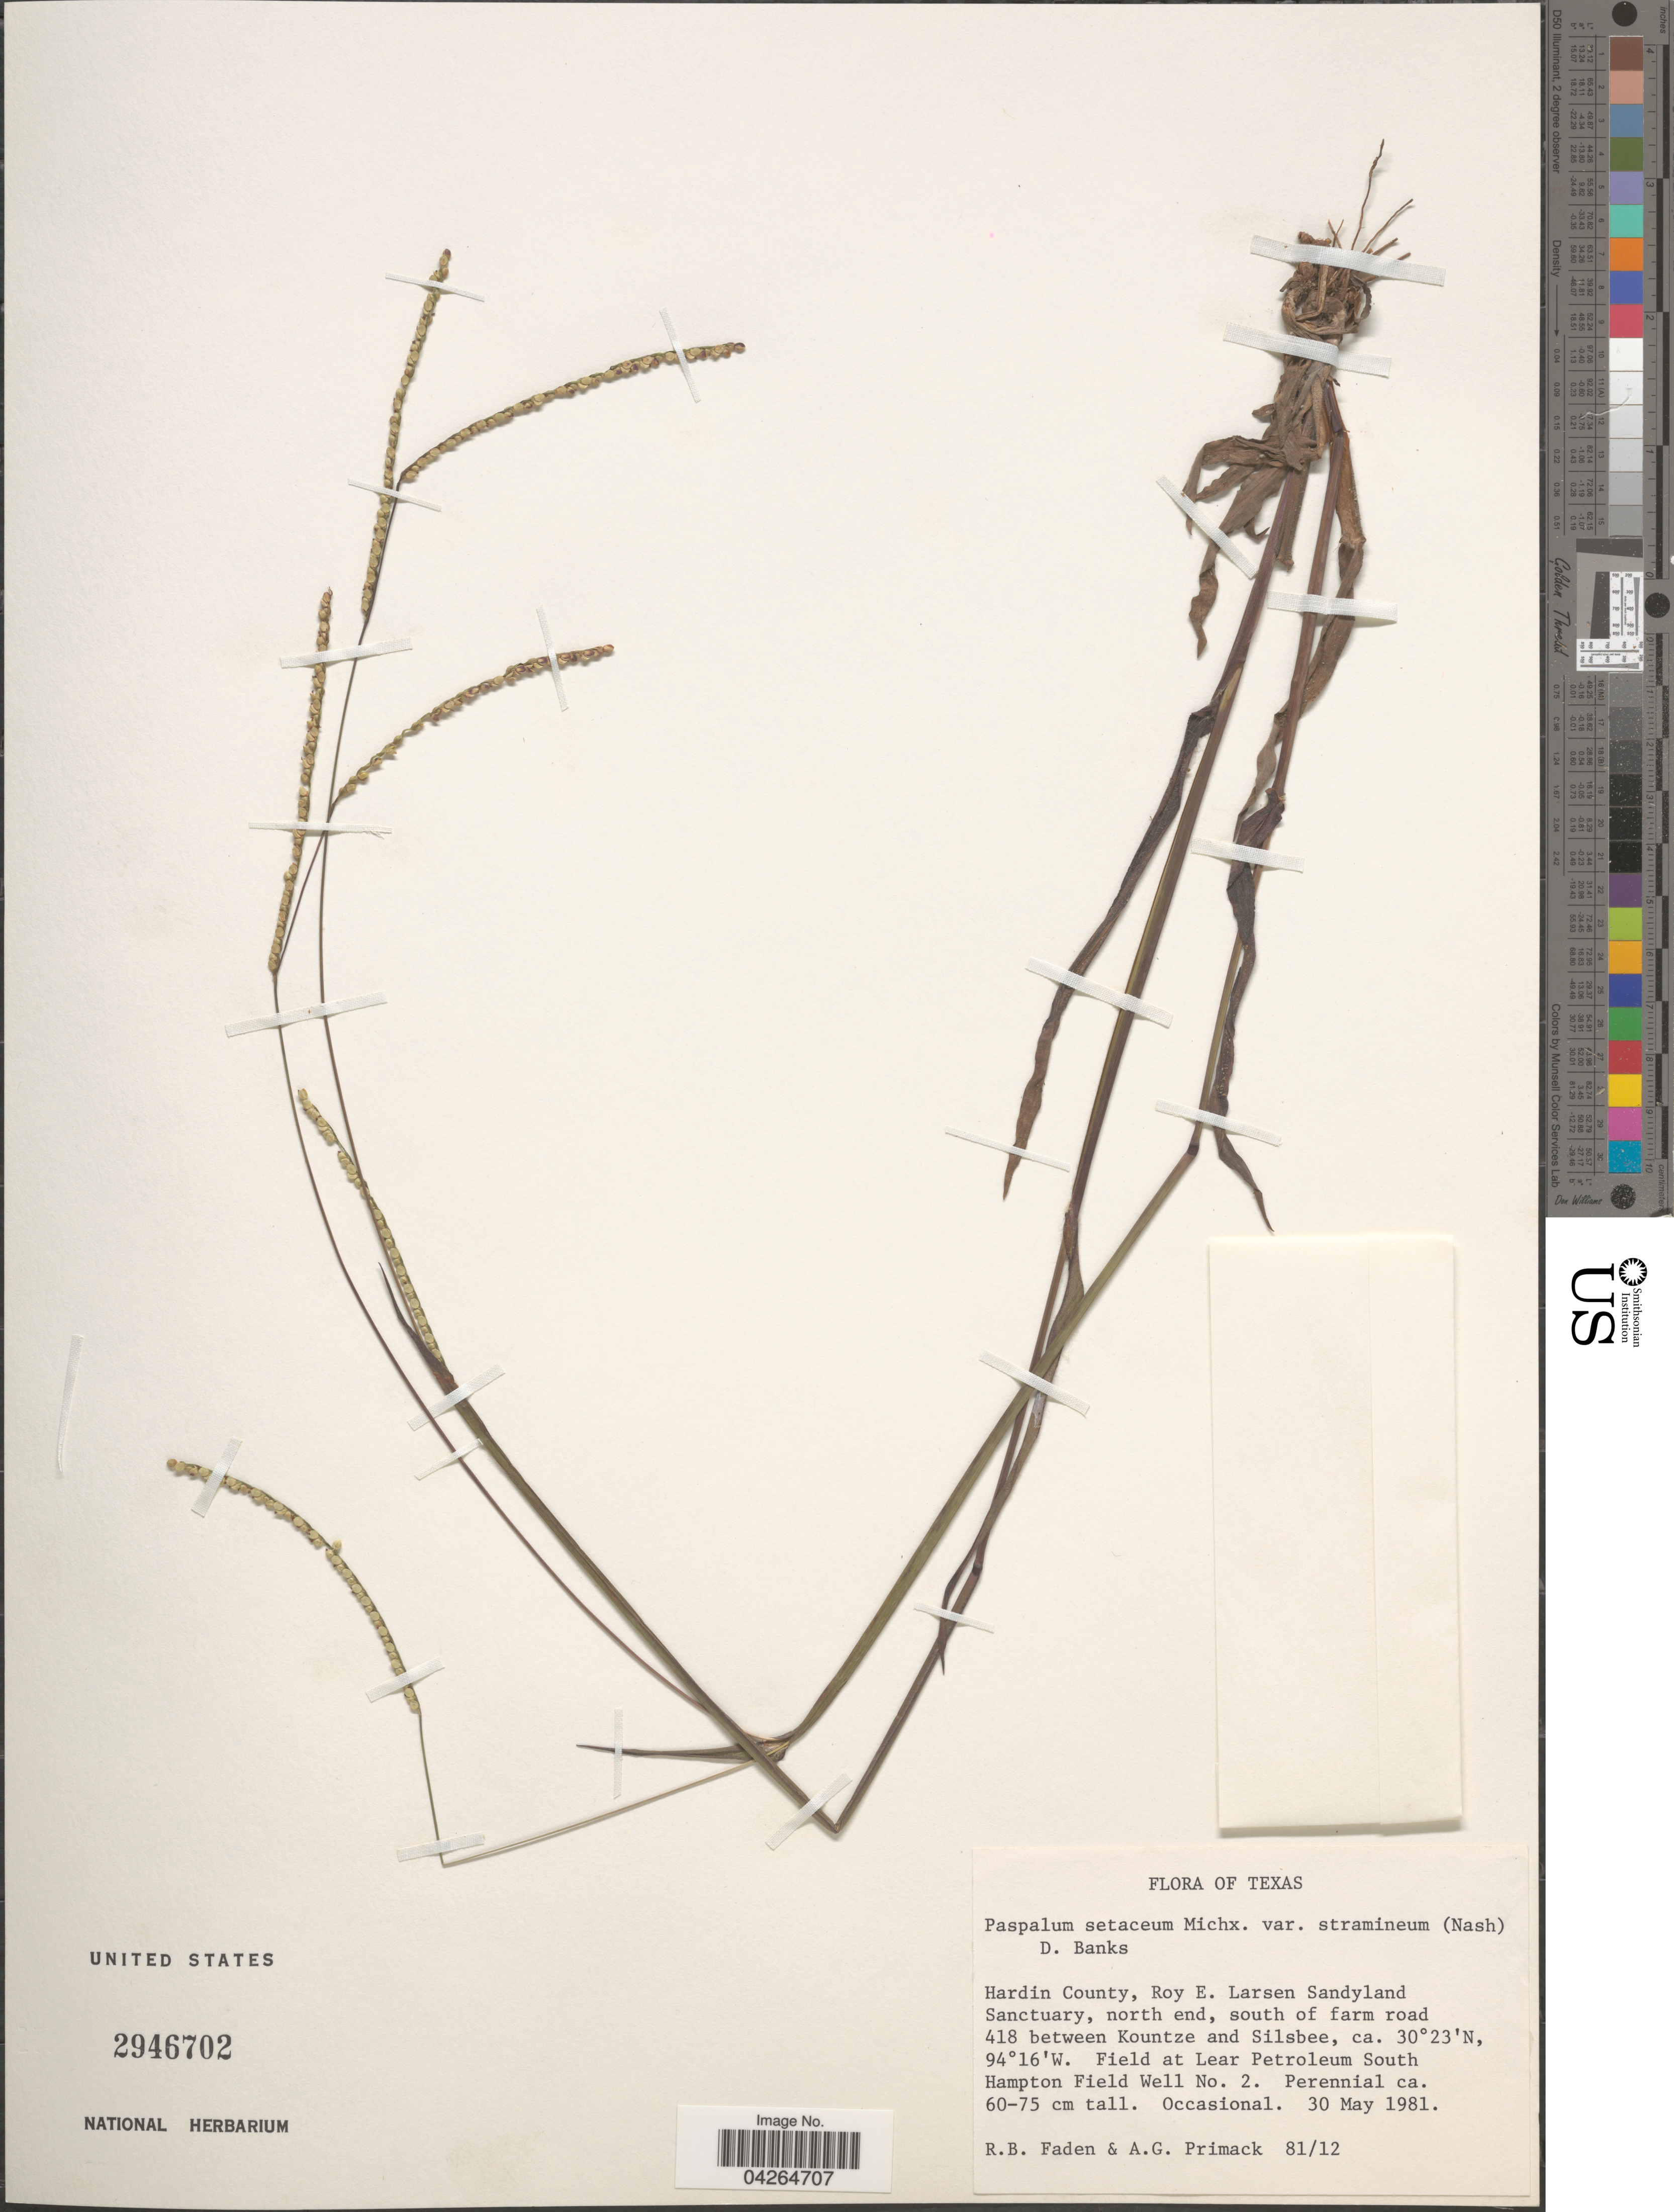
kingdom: Plantae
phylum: Tracheophyta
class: Liliopsida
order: Poales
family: Poaceae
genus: Paspalum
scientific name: Paspalum setaceum var. stramineum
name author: (Nash) D.J. Banks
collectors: R. B. Faden & A. Primack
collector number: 81/12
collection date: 1981-05-30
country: United States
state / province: Texas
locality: Hardin County, Roy E. Larsen Sandyland Sanctuary, north end, south of farm road 418 between Kountze and Silsbee. Field at Lear Petroleum South Hampton Field Well No. 2.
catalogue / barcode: US 2946702